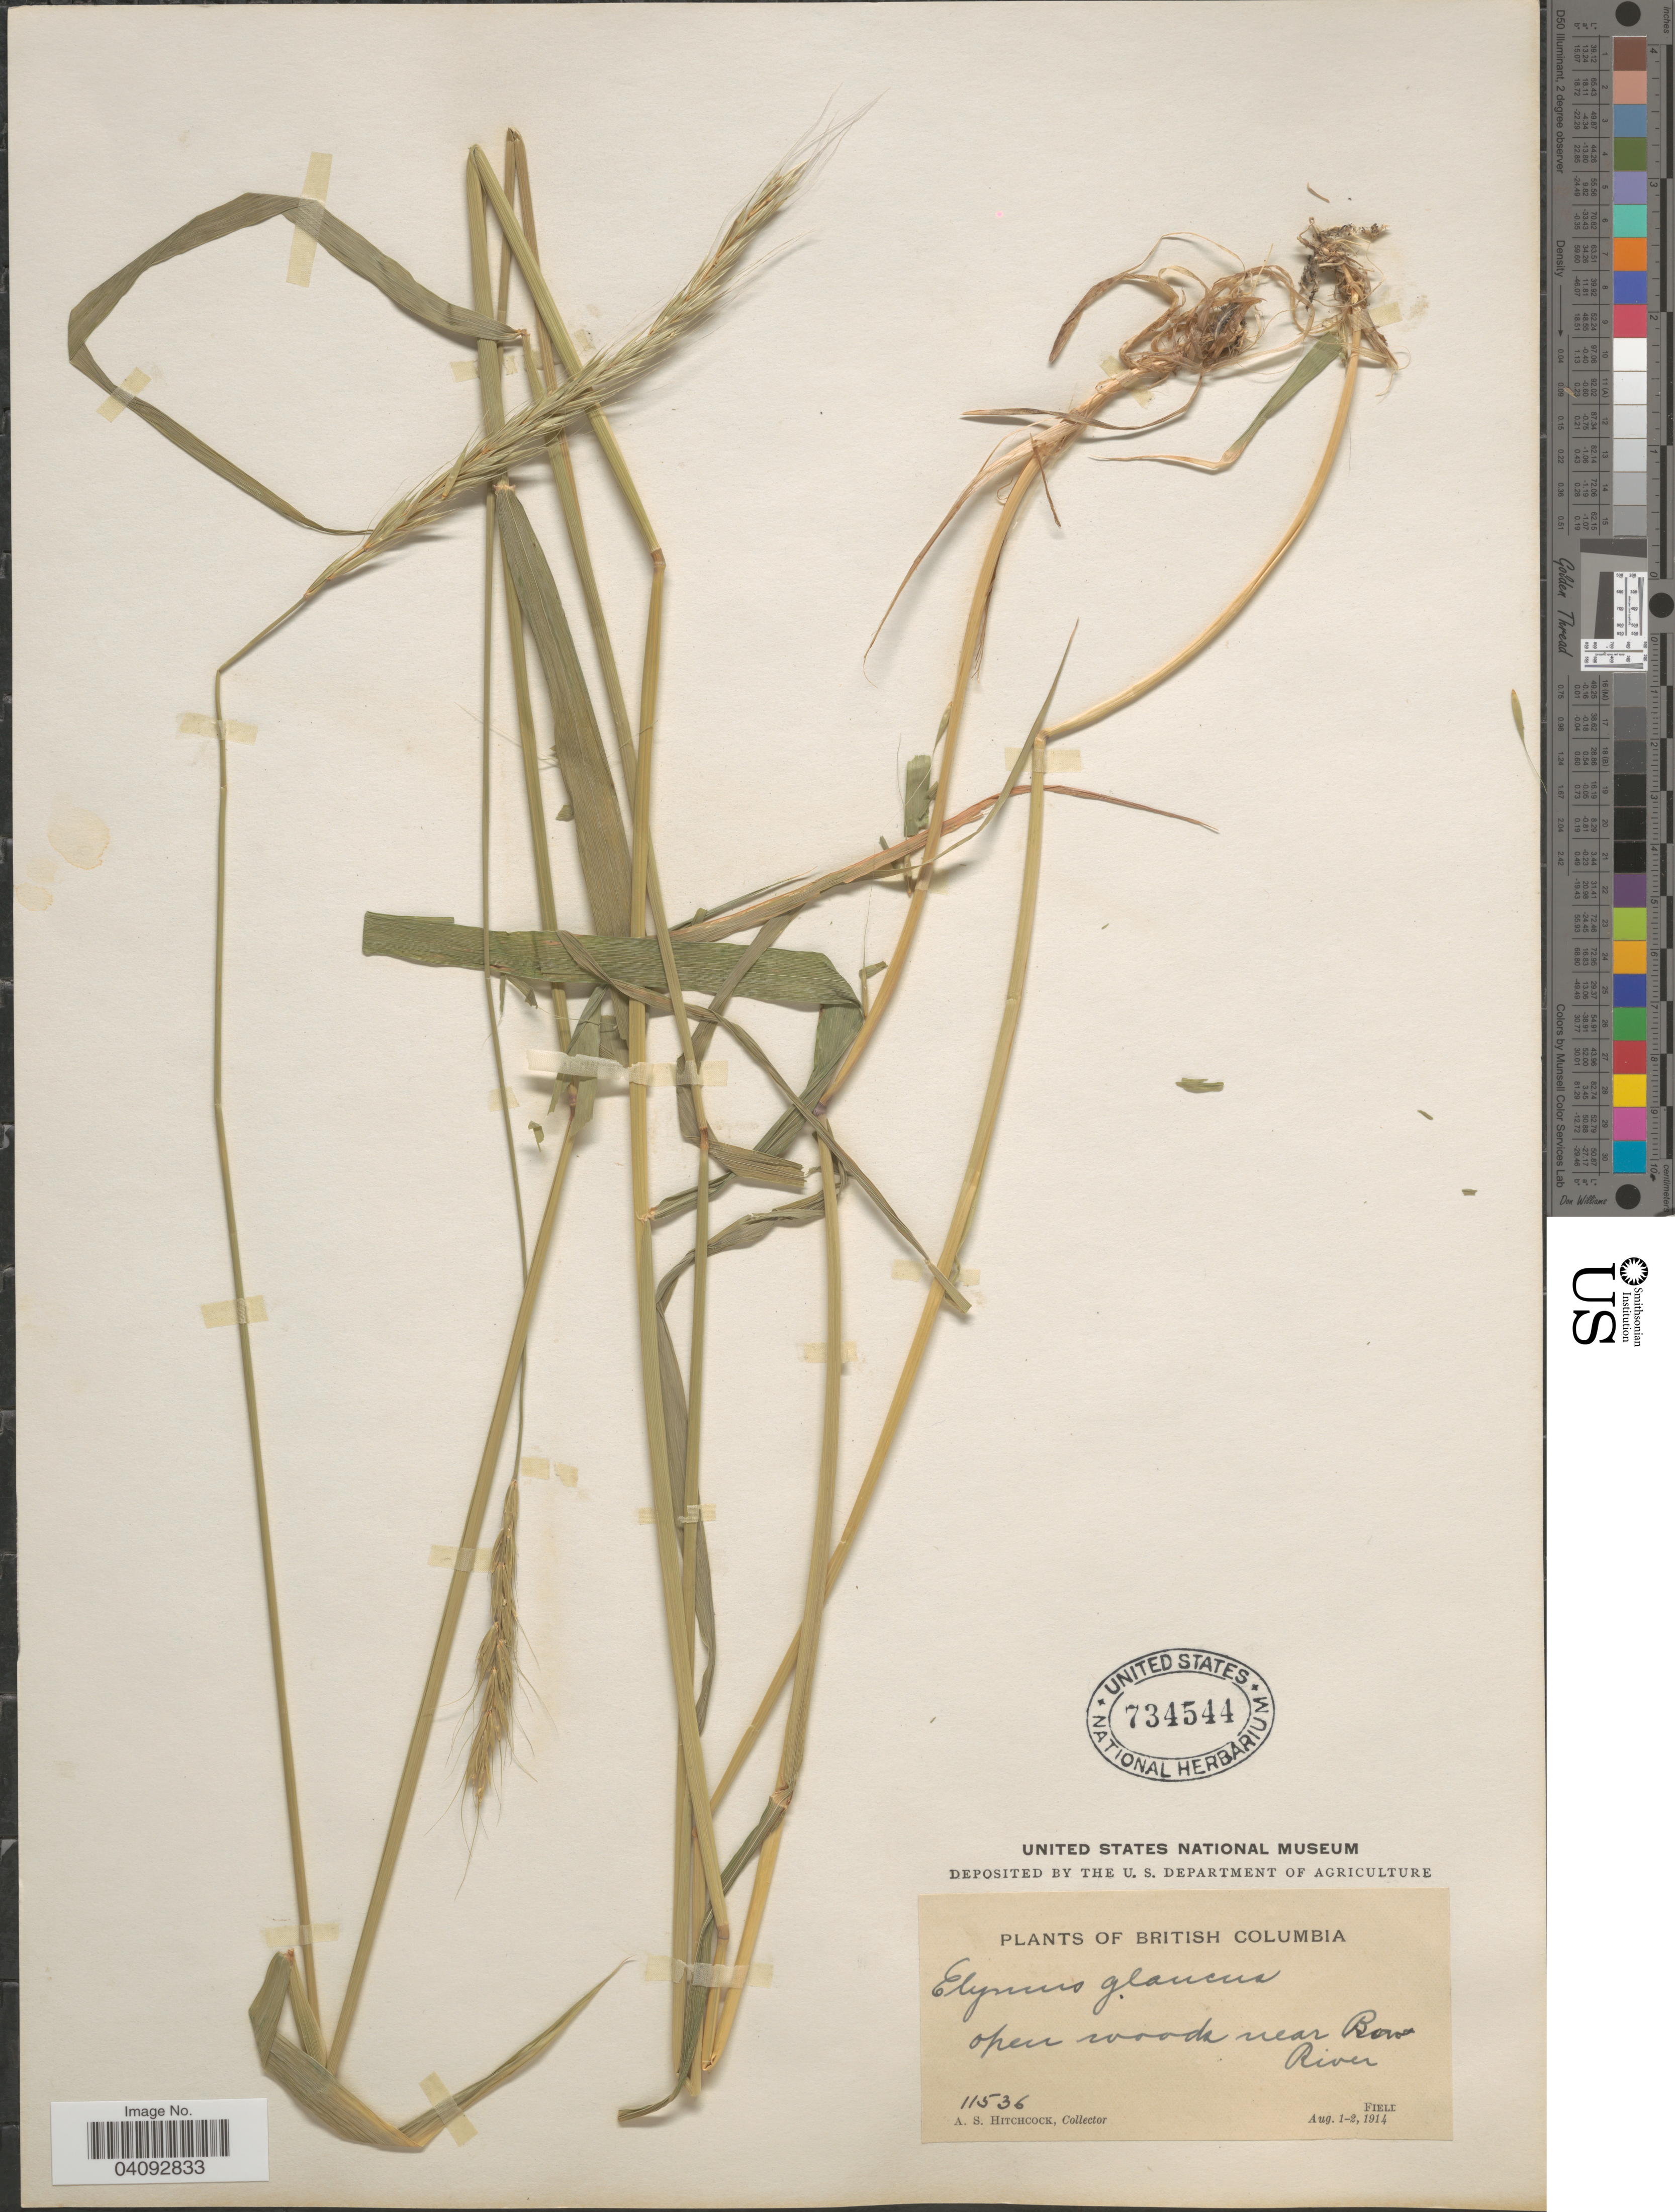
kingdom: Plantae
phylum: Tracheophyta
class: Liliopsida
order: Poales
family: Poaceae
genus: Elymus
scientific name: Elymus glaucus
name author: Buckley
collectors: A. S. Hitchcock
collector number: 11536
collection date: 1914-08-01/1914-08-02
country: Canada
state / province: British Columbia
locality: Open woods near Bow River. Field.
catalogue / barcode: US 734544